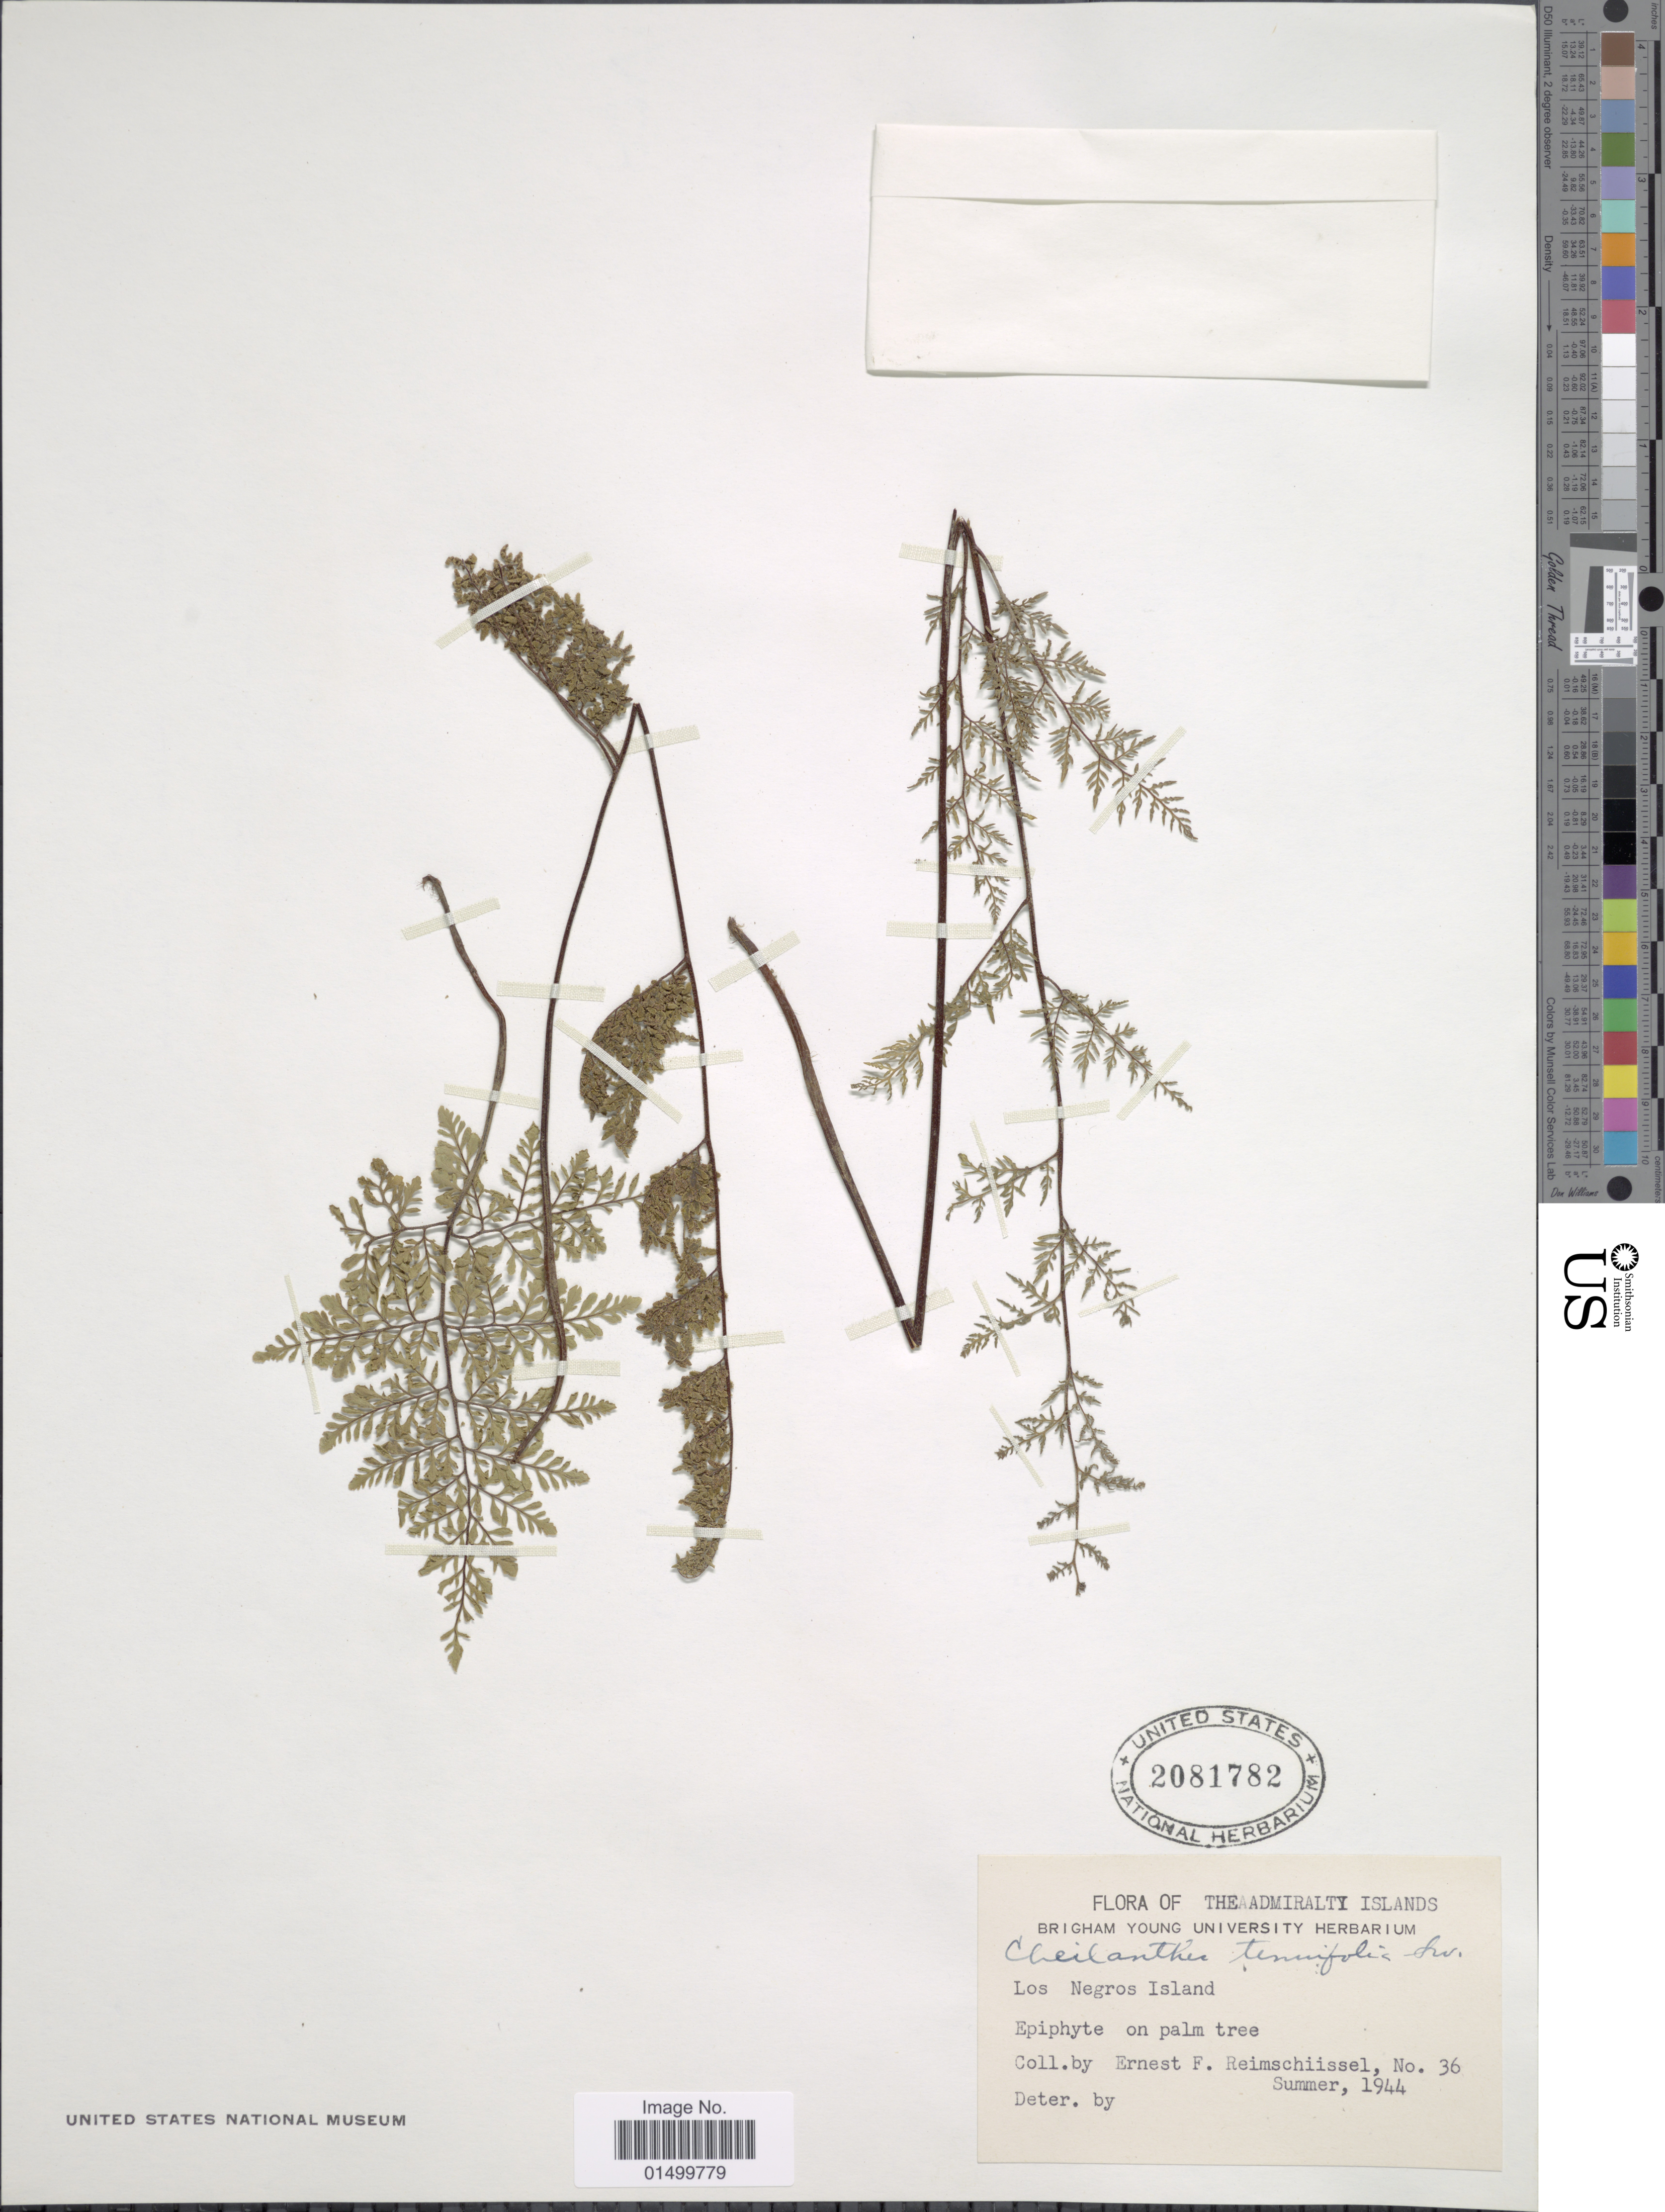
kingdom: Plantae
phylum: Tracheophyta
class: Polypodiopsida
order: Polypodiales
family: Pteridaceae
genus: Cheilanthes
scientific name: Cheilanthes tenuifolia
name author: (Burm. f.) Sw.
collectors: E. Reimschiissel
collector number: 36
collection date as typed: Summer 1944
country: Papua New Guinea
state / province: Manus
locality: Los Negros Island, The Admiralty Islands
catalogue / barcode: US 2081782